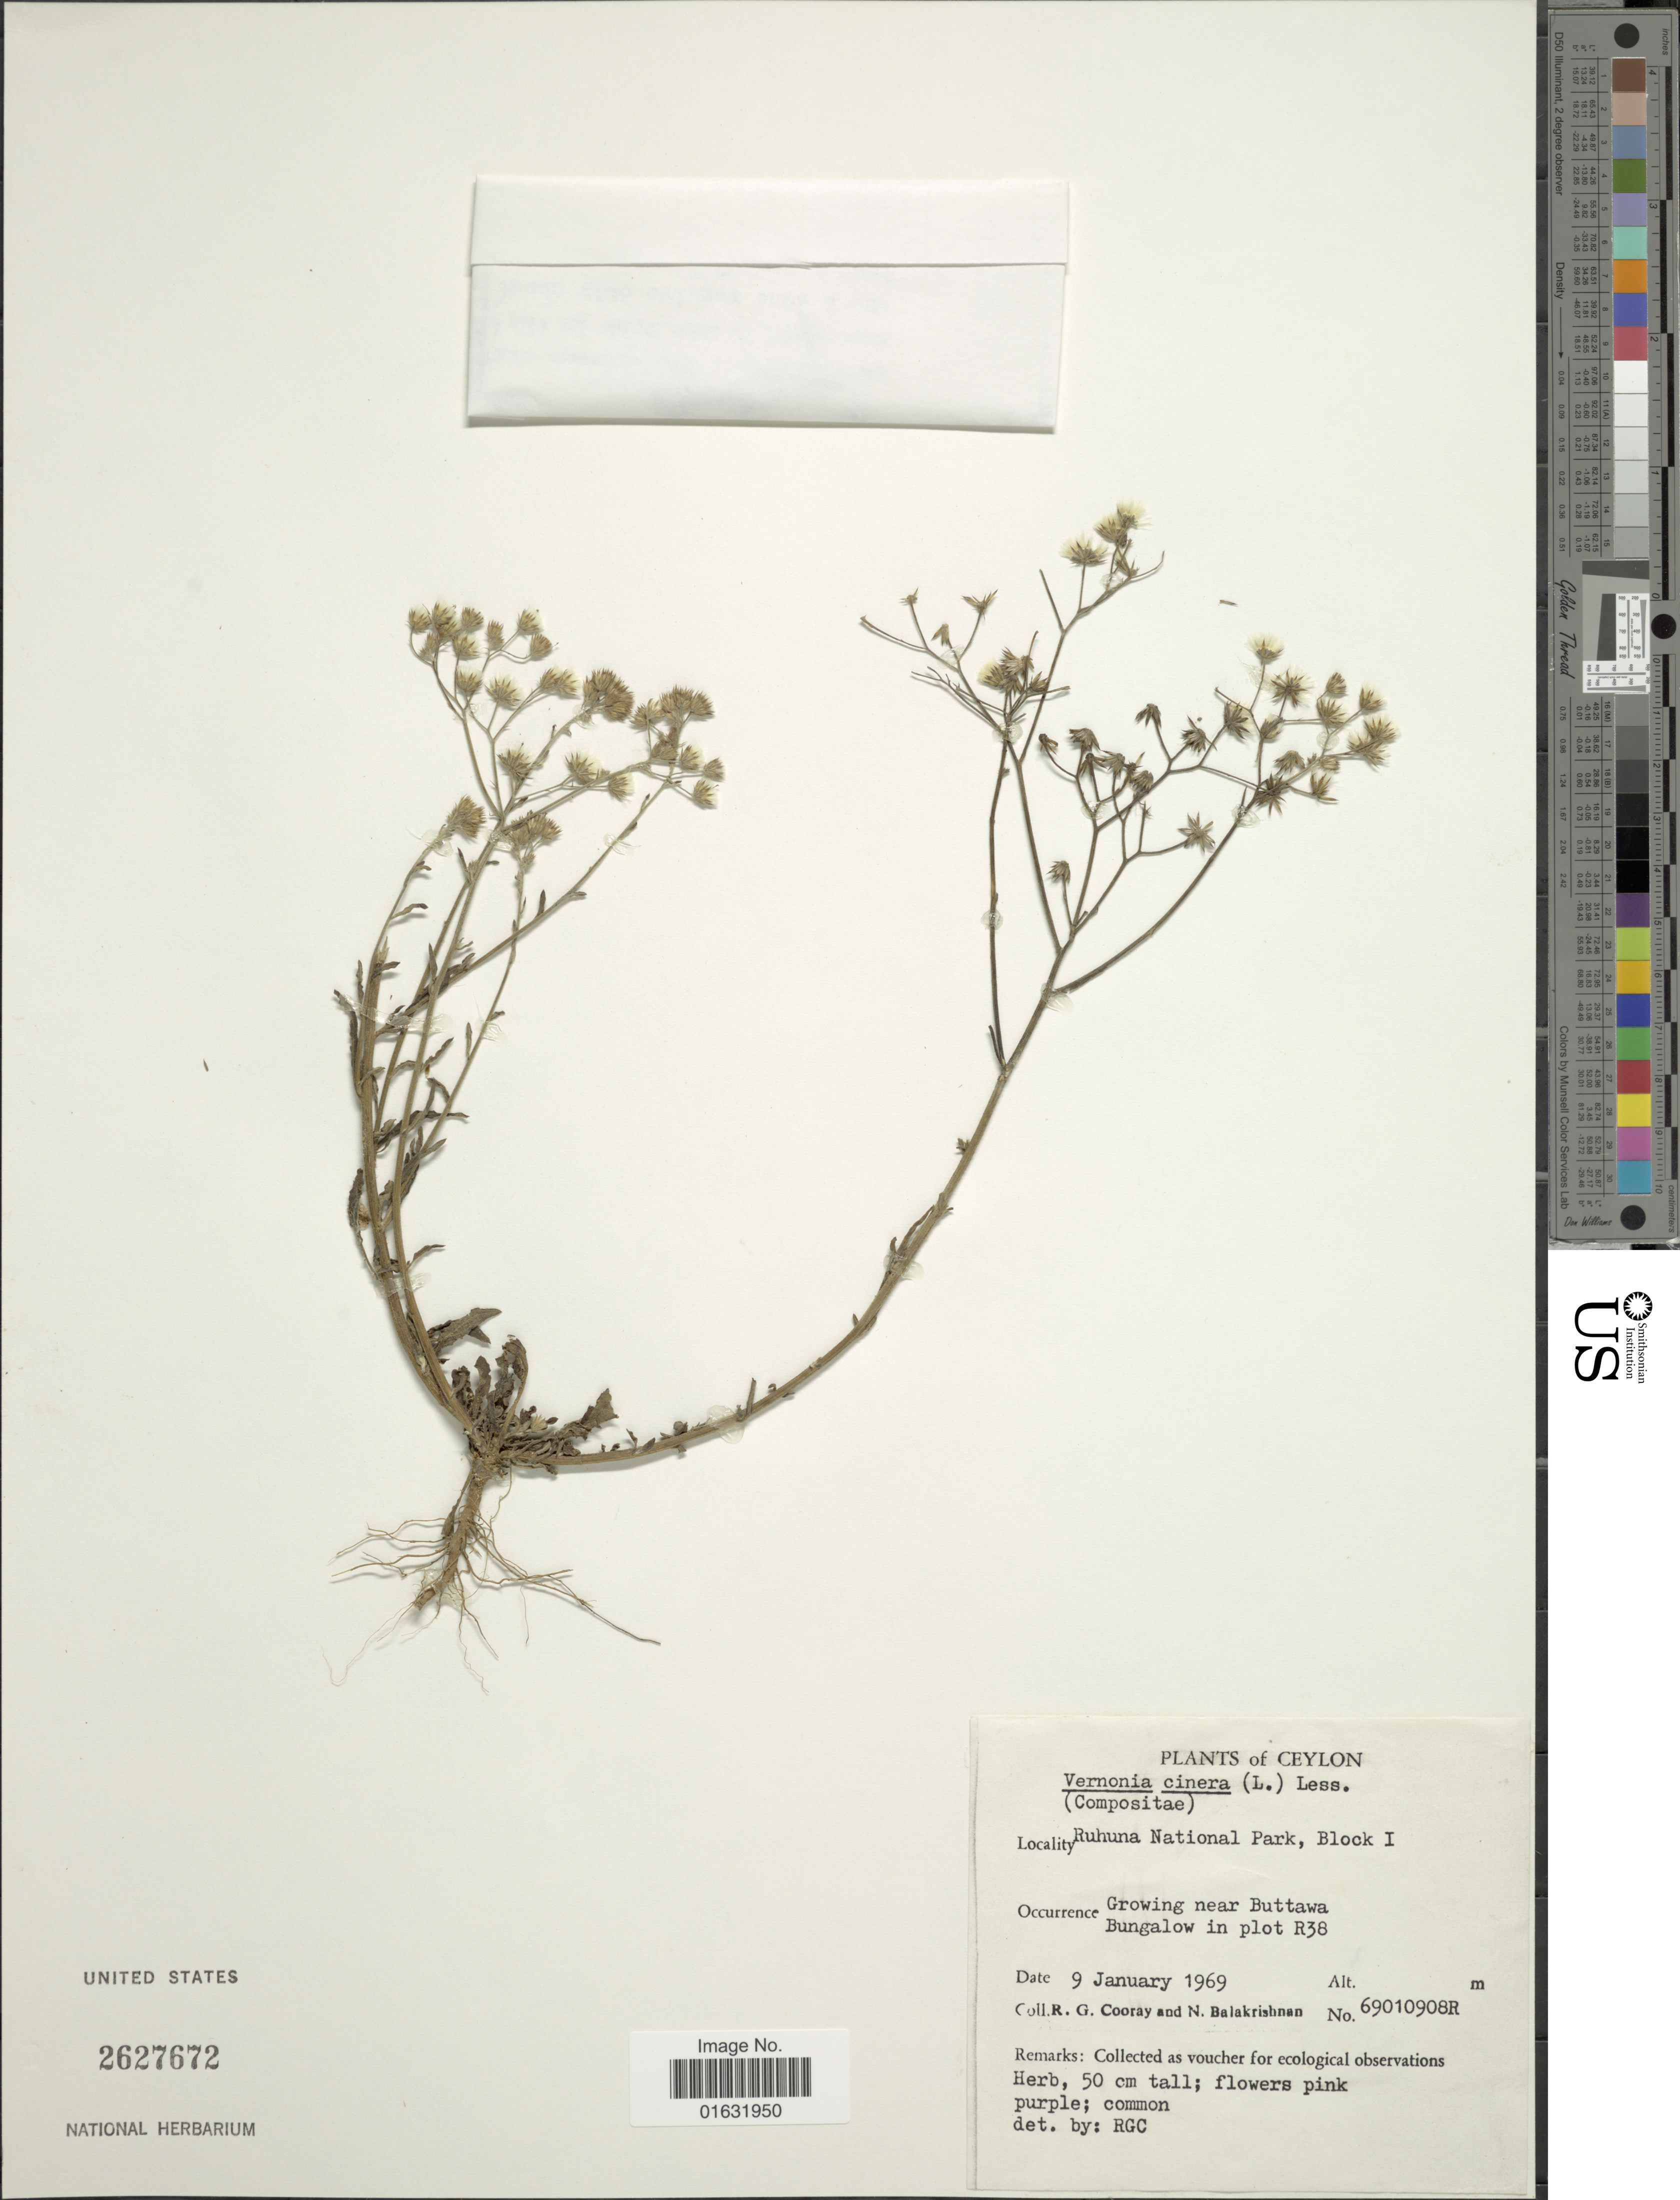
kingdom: Plantae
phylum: Tracheophyta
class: Magnoliopsida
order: Asterales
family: Asteraceae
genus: Cyanthillium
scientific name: Cyanthillium cinereum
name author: (L.) H. Rob.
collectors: R. Cooray & N. Balakrishnan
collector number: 69010908R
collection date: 1969-01-09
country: Sri Lanka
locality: Ceylon, Ruhuna National Park, Block I, Growing near Buttawa Bungalow in plot R38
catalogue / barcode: US 2627672